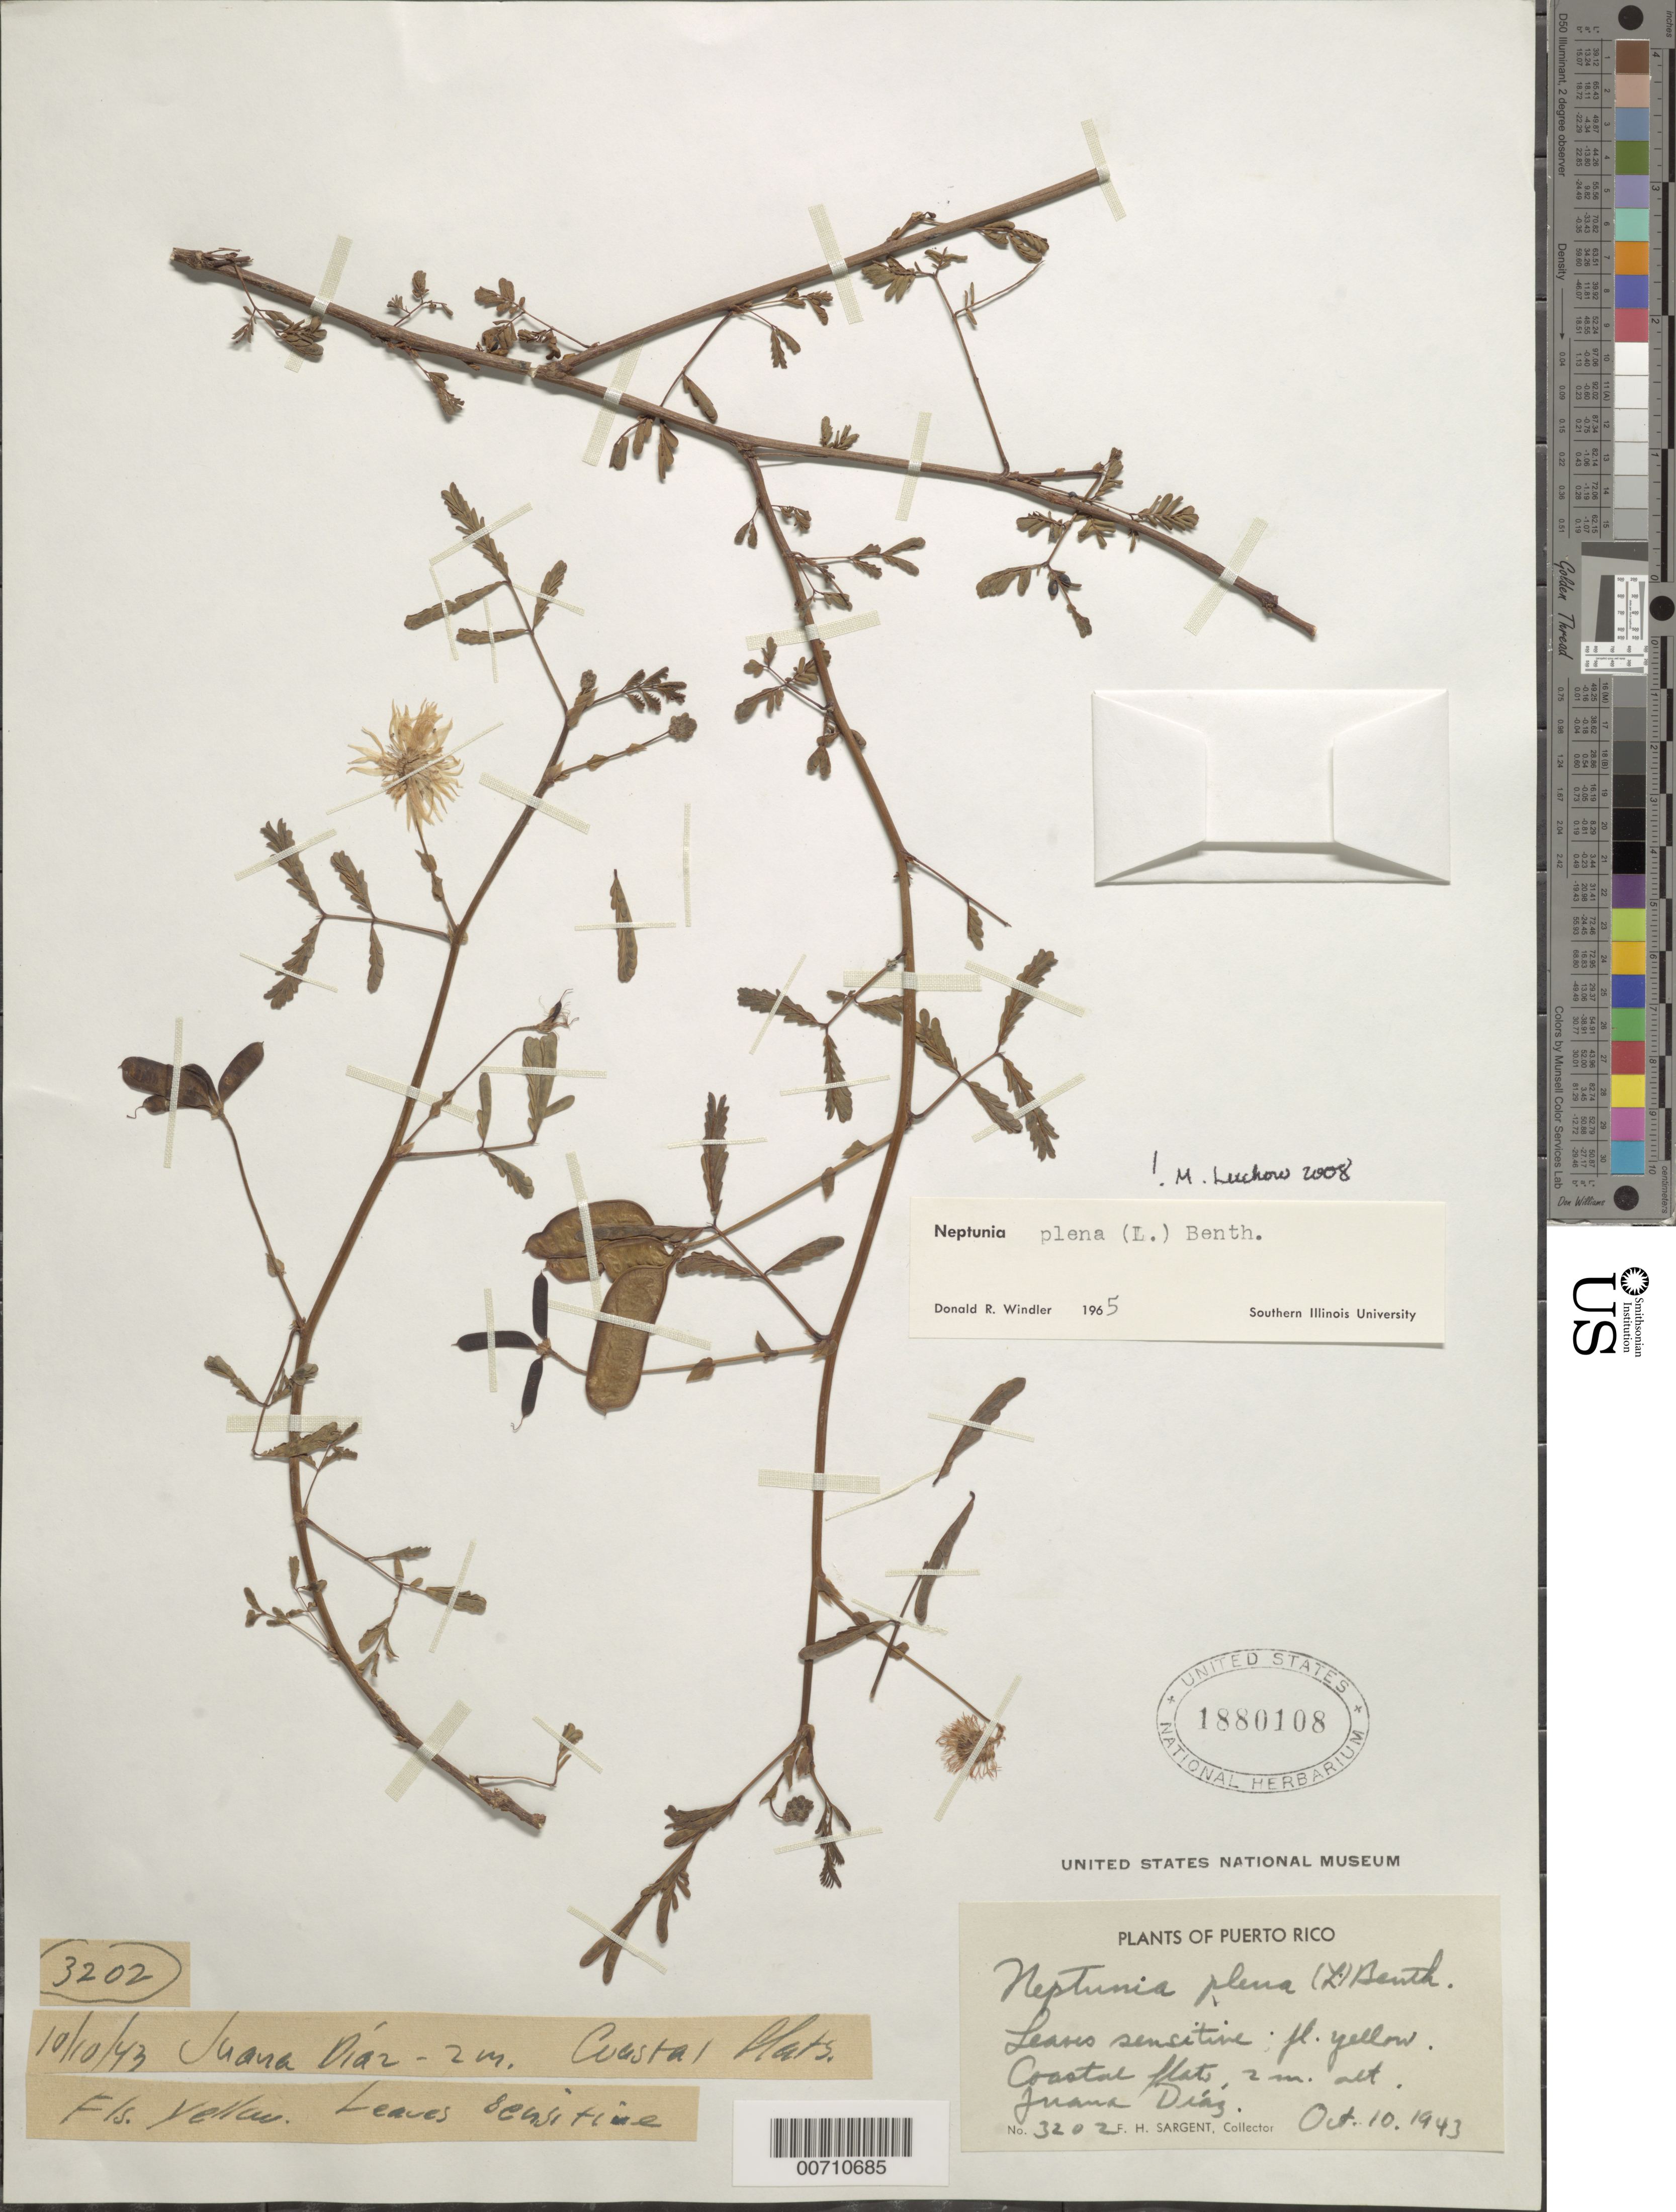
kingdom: Plantae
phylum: Tracheophyta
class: Magnoliopsida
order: Fabales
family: Fabaceae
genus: Neptunia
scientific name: Neptunia plena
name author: (L.) Benth.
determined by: Windler, D. R.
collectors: F. H. Sargent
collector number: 3202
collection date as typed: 10 Oct 1943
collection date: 1943-10-10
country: Puerto Rico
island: Greater Antilles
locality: Juana Diaz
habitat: Coastal flats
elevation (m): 2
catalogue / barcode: US 1880108